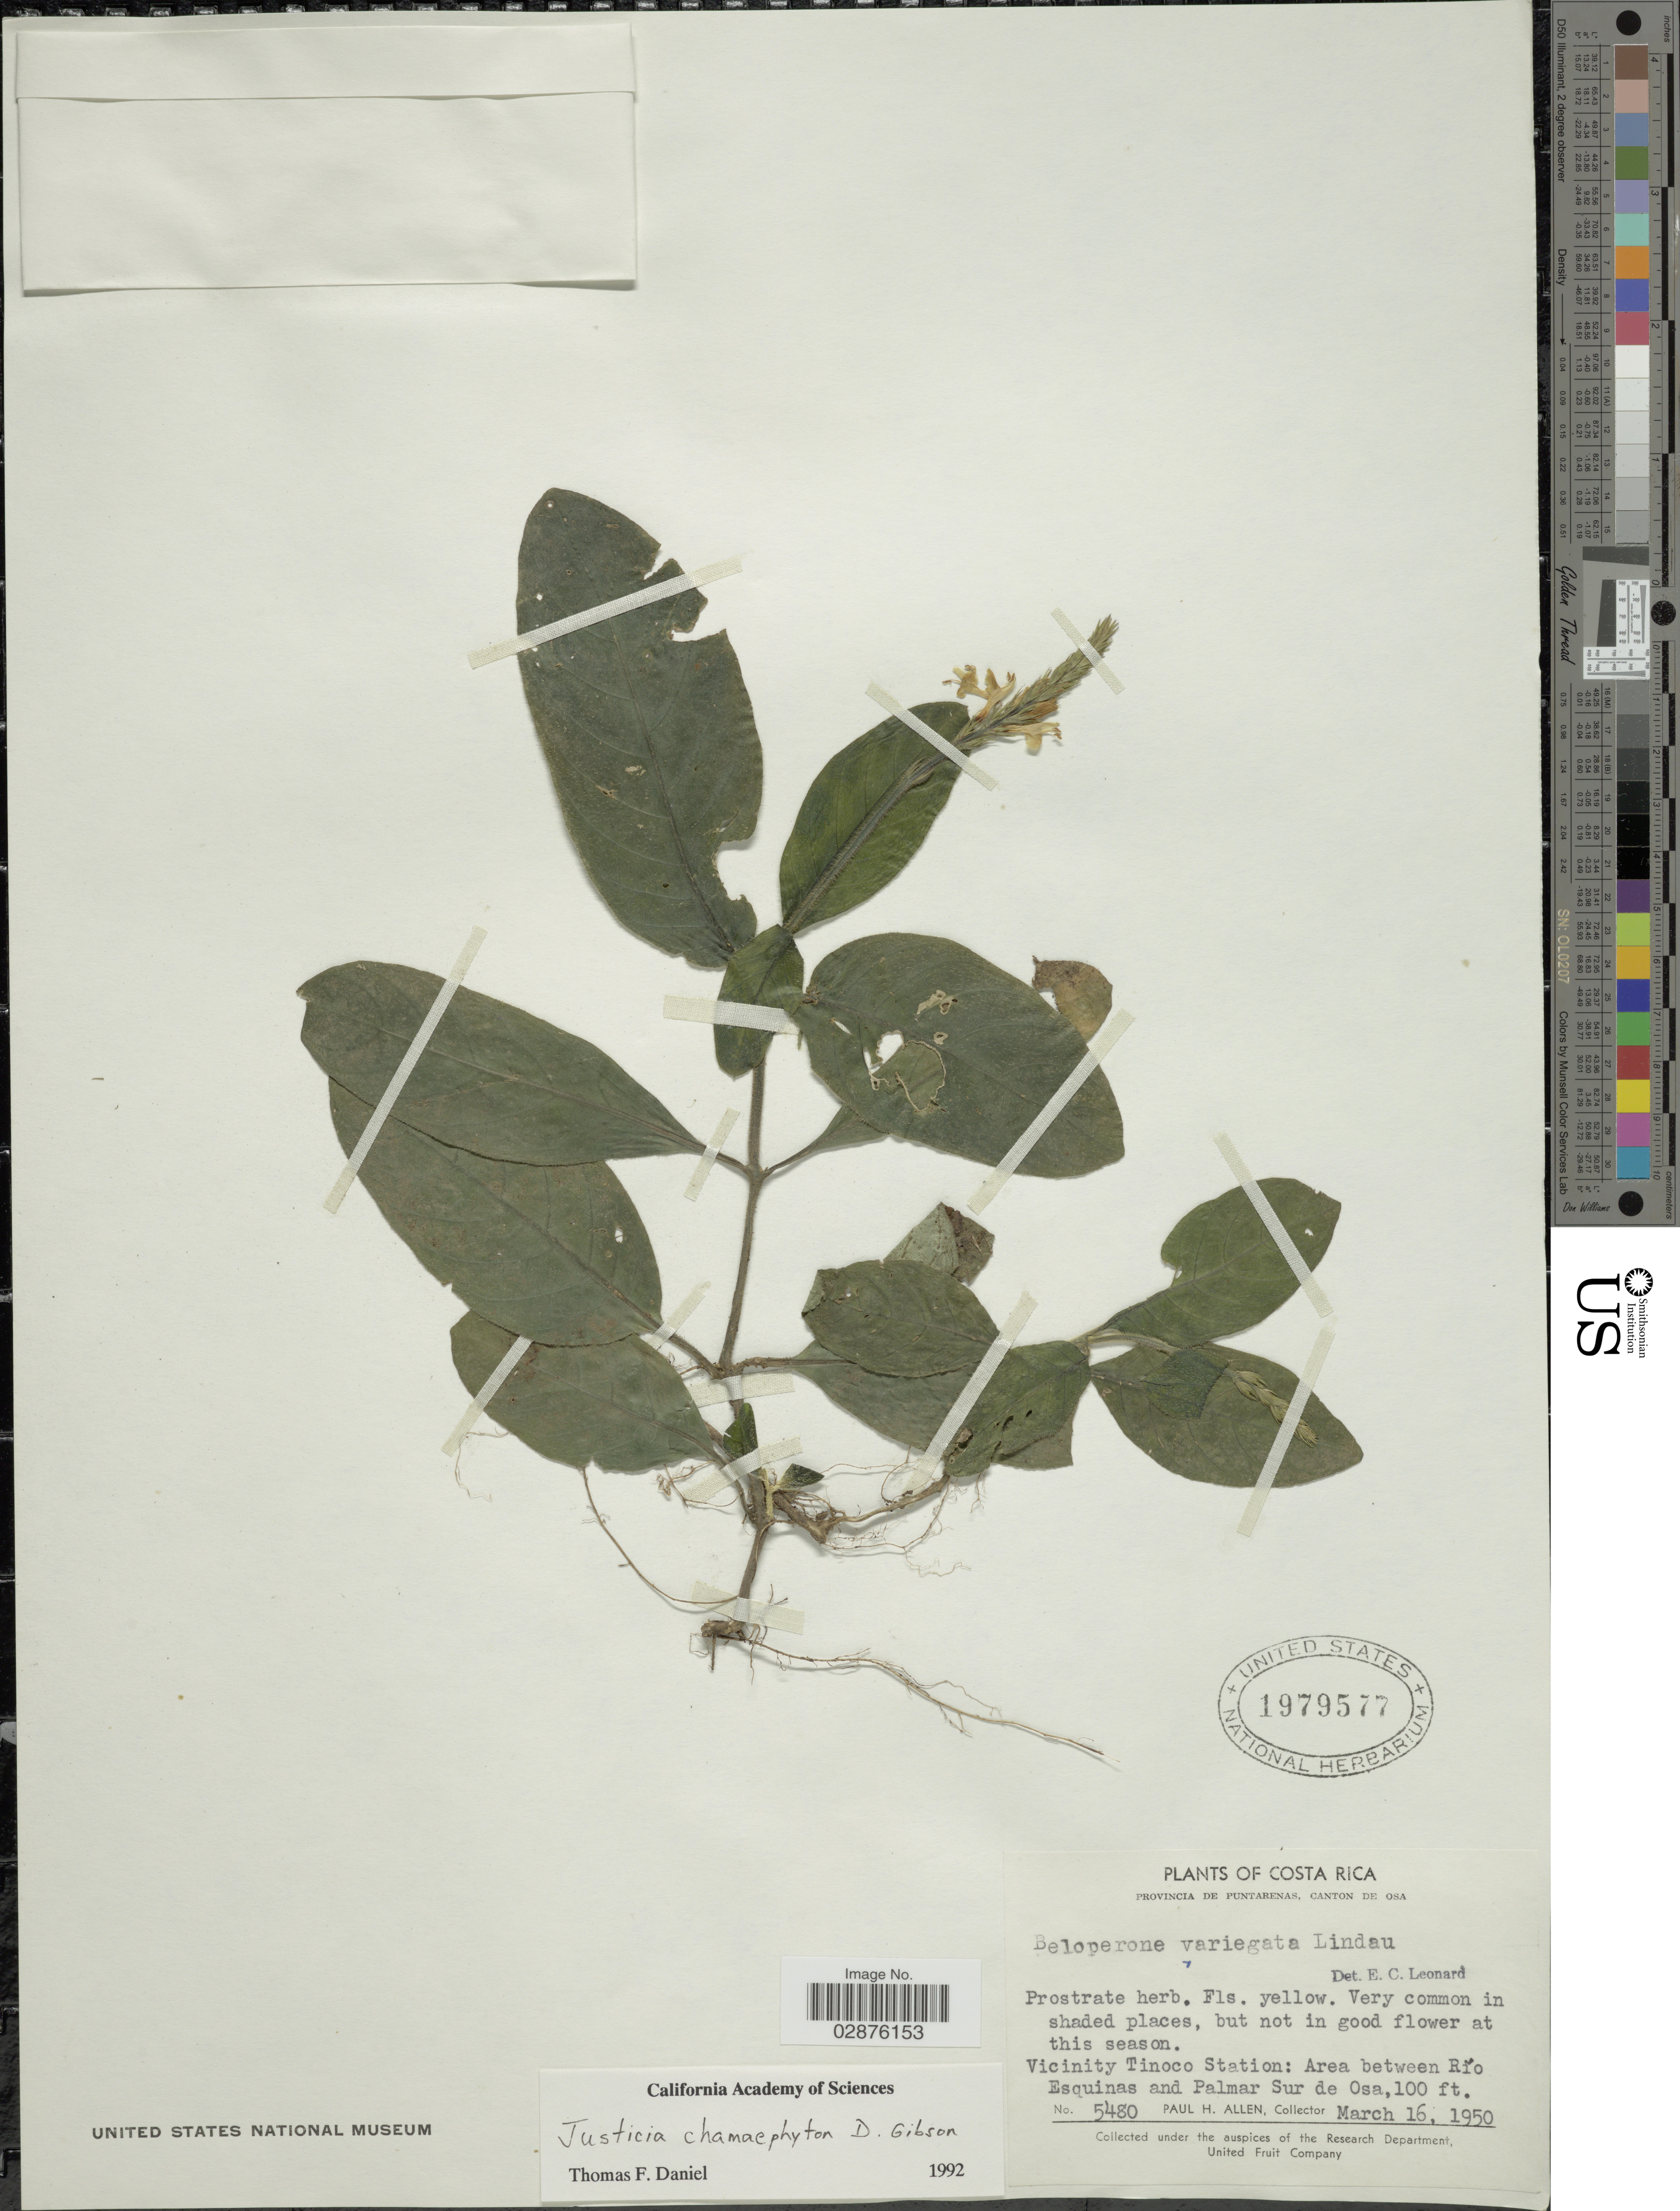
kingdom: Plantae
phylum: Tracheophyta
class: Magnoliopsida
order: Lamiales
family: Acanthaceae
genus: Justicia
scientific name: Justicia chamaephyton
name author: D.N. Gibson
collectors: P. H. Allen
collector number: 5480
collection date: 1950-03-16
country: Costa Rica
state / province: Puntarenas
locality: Canton de Osa, Vicinity Tinoco Station: Area between Río Esquinas and Palmar Sur de Osa.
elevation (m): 30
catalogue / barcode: US 1979577